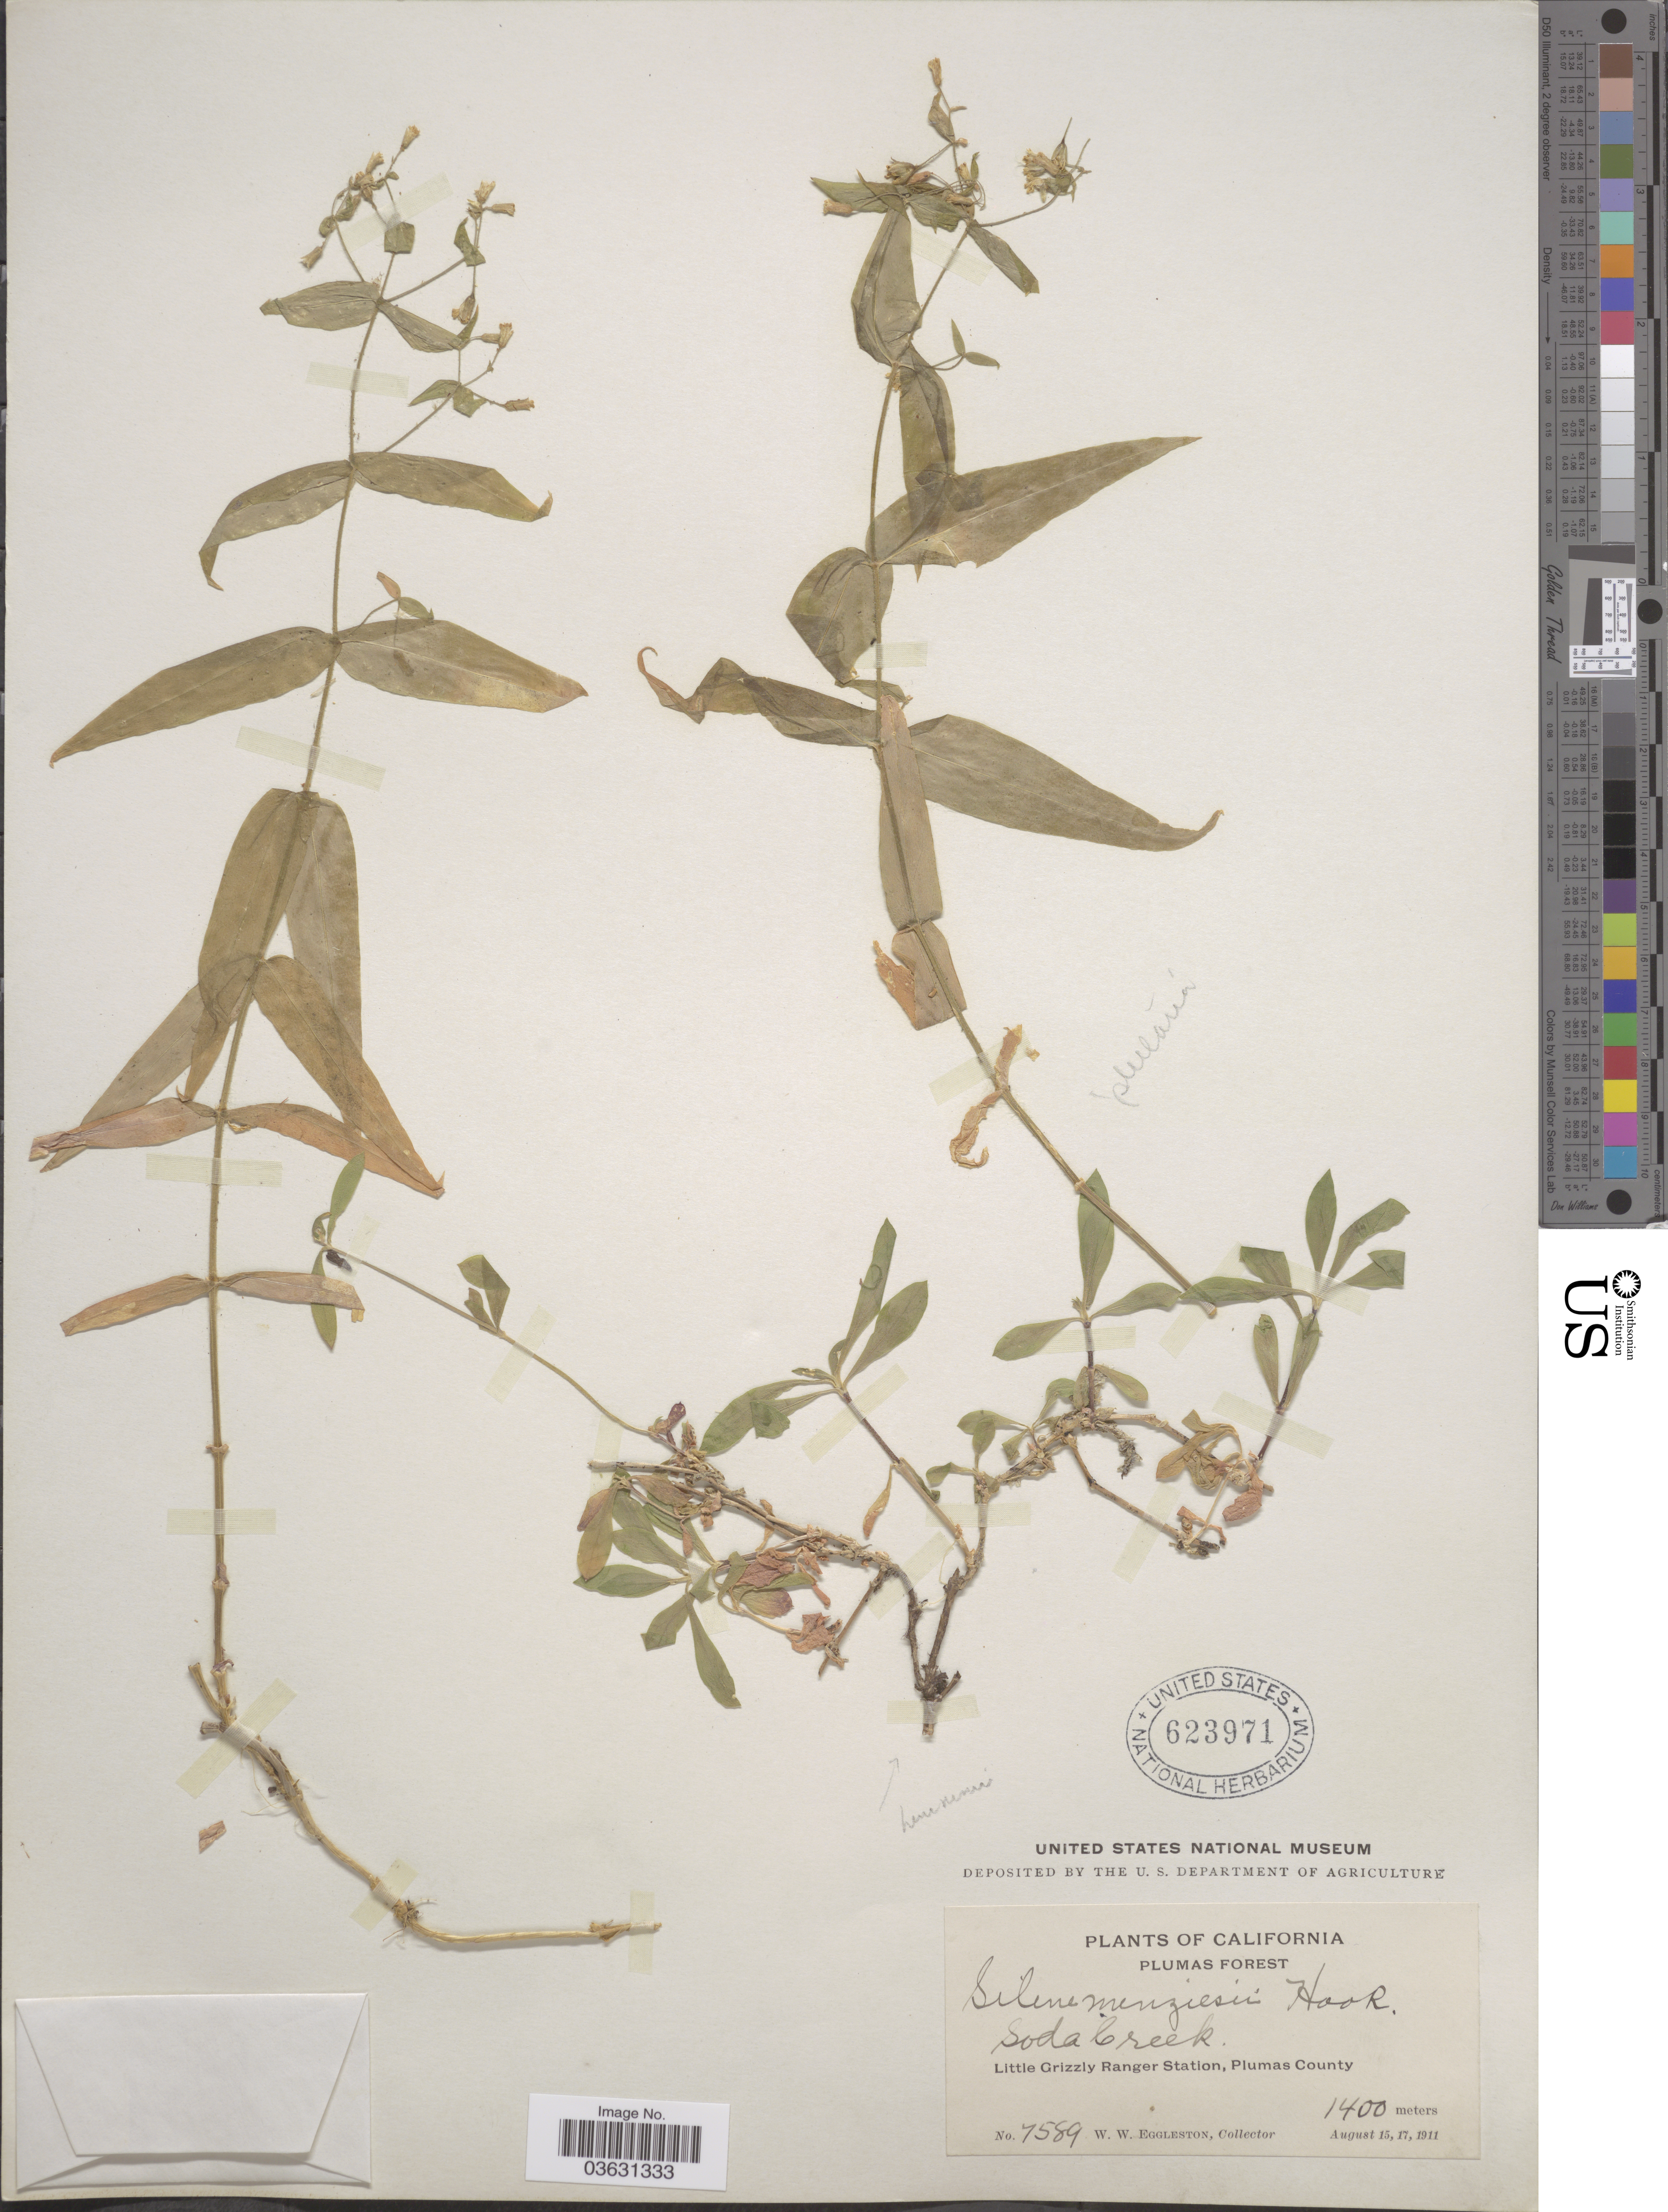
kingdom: Plantae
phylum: Tracheophyta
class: Magnoliopsida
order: Caryophyllales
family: Caryophyllaceae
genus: Silene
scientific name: Silene lemmonii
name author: S. Watson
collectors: W. W. Eggleston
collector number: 7589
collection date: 1911-08-15/1911-08-17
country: United States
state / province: California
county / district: Plumas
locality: Plumas Forest. Soda Creek. Little Grizzly Ranger Station, Plumas County.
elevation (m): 1400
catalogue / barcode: US 623971